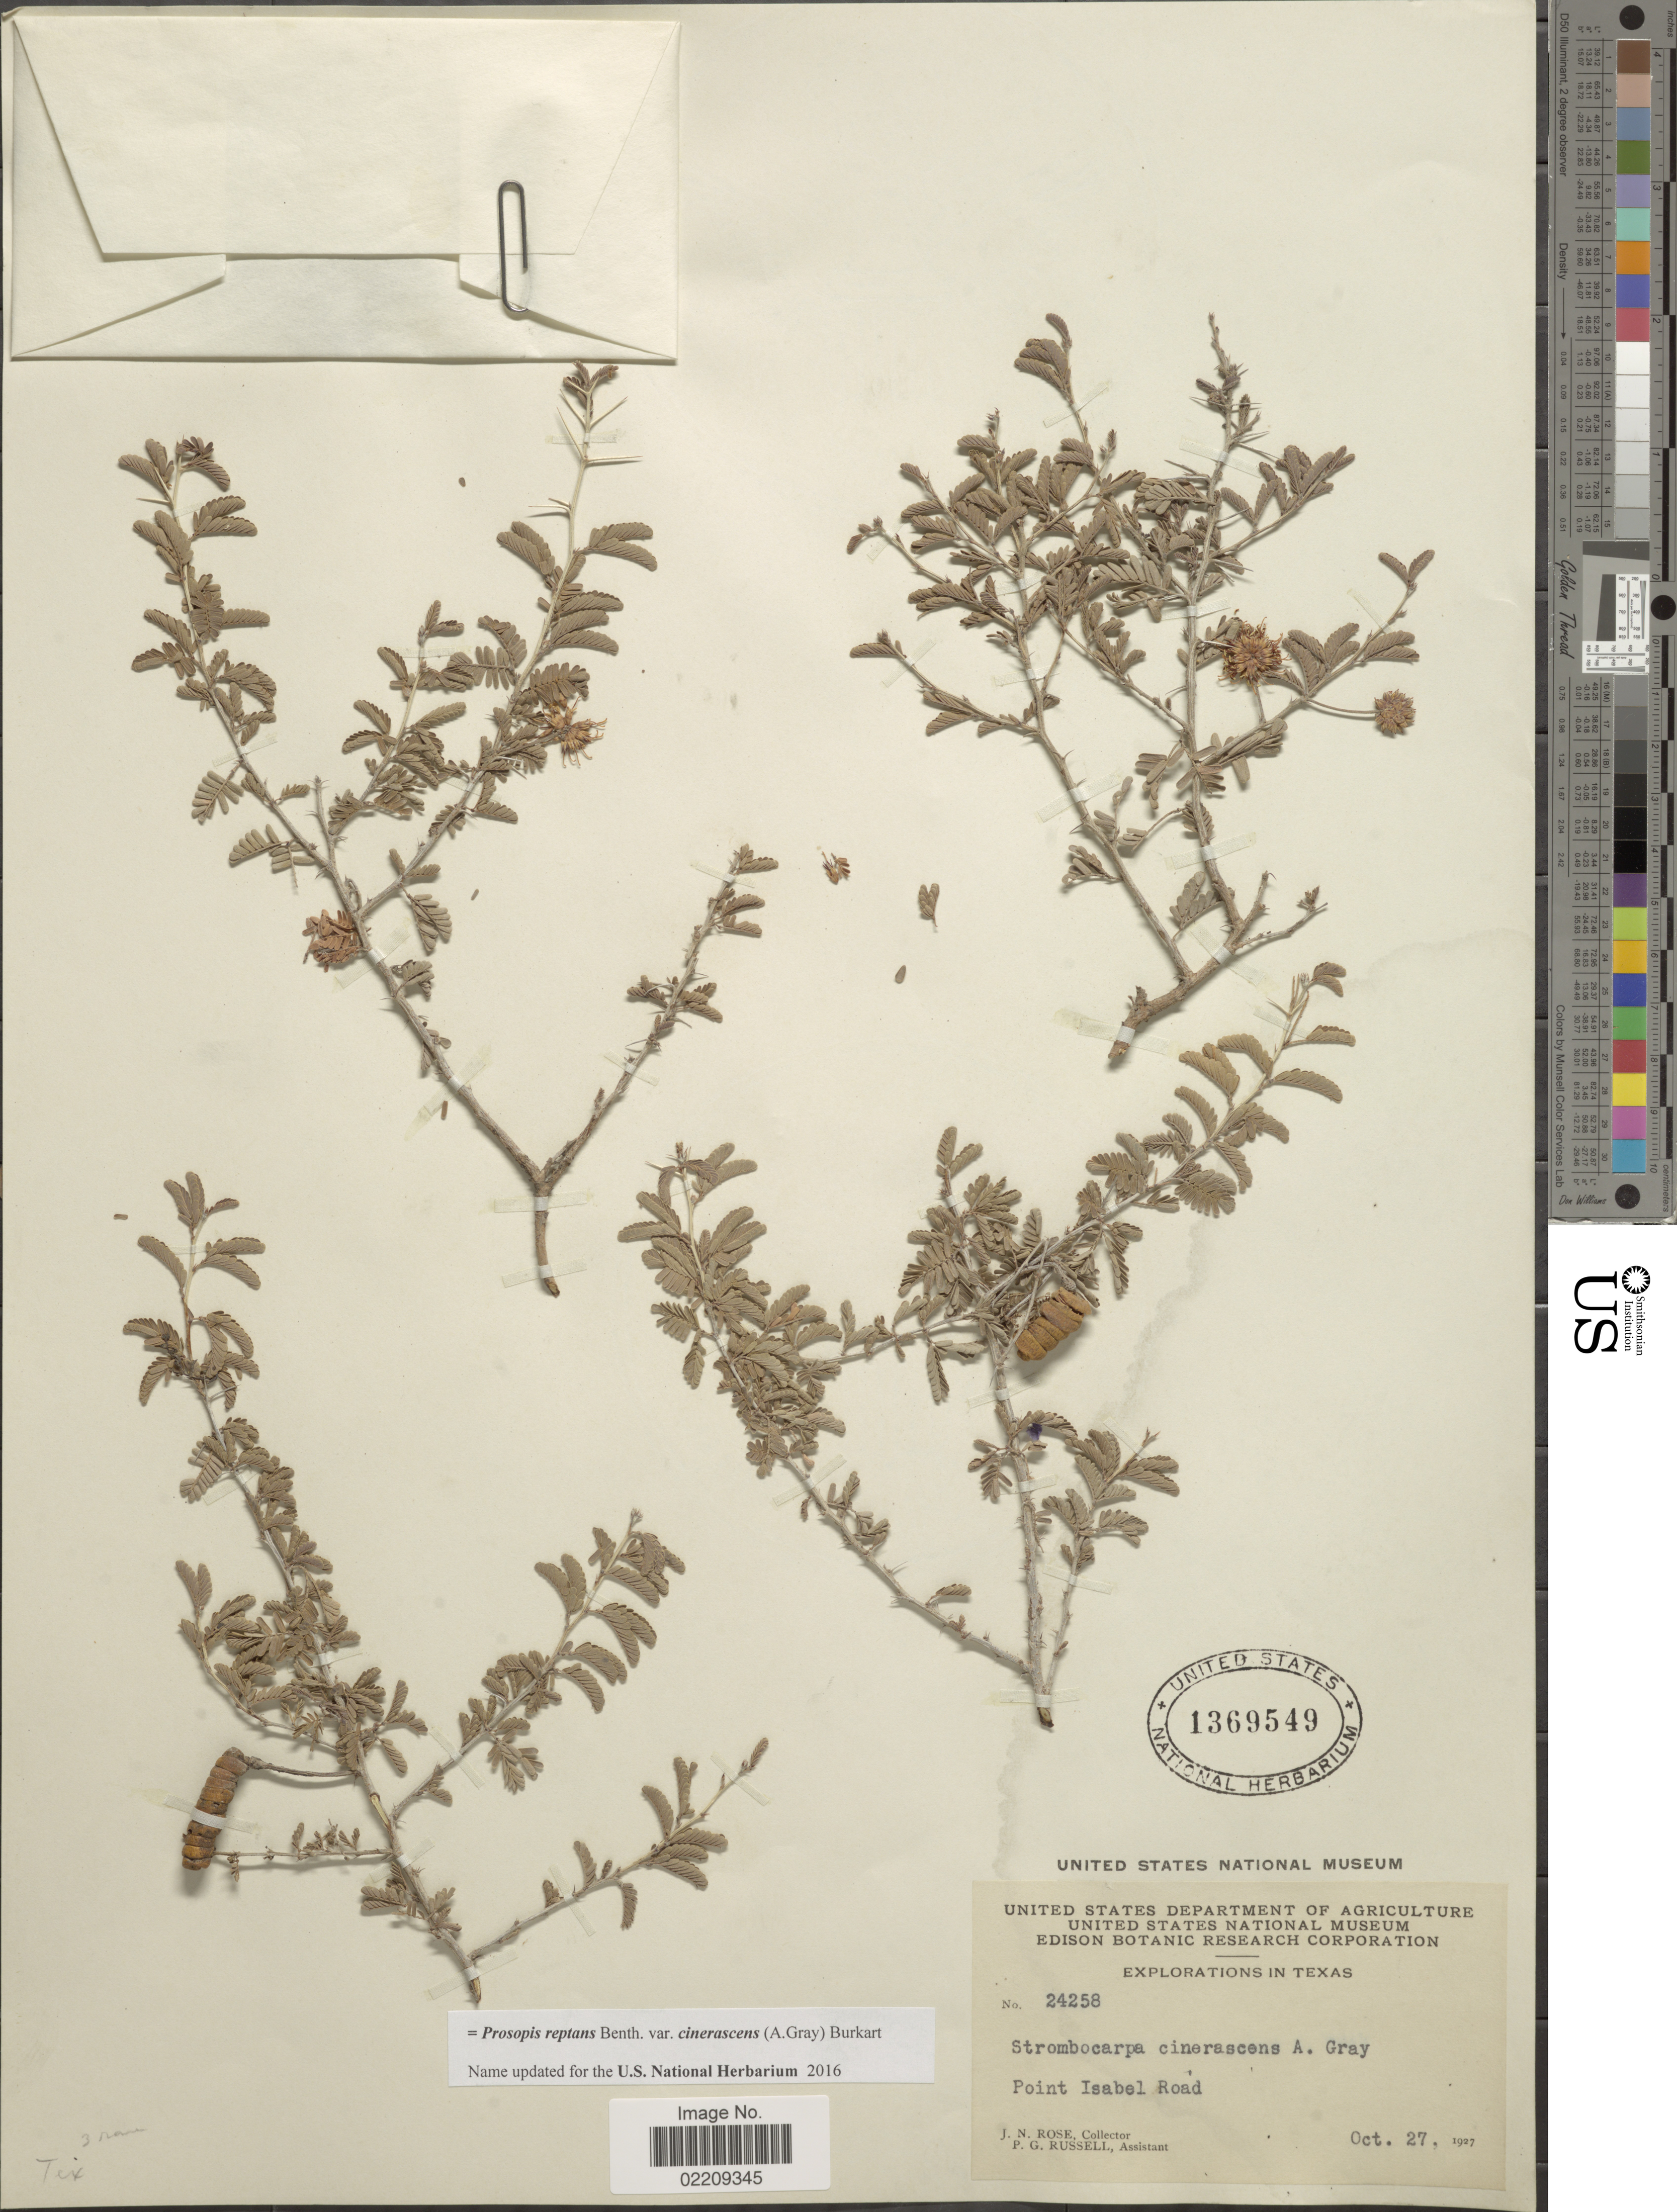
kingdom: Plantae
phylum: Tracheophyta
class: Magnoliopsida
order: Fabales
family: Fabaceae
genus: Strombocarpa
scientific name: Strombocarpa cinerascens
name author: A. Gray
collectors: J. N. Rose & P. G. Russell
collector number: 24258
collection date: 1927-10-27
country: United States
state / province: Texas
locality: Point Isabel Road.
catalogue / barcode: US 1369549